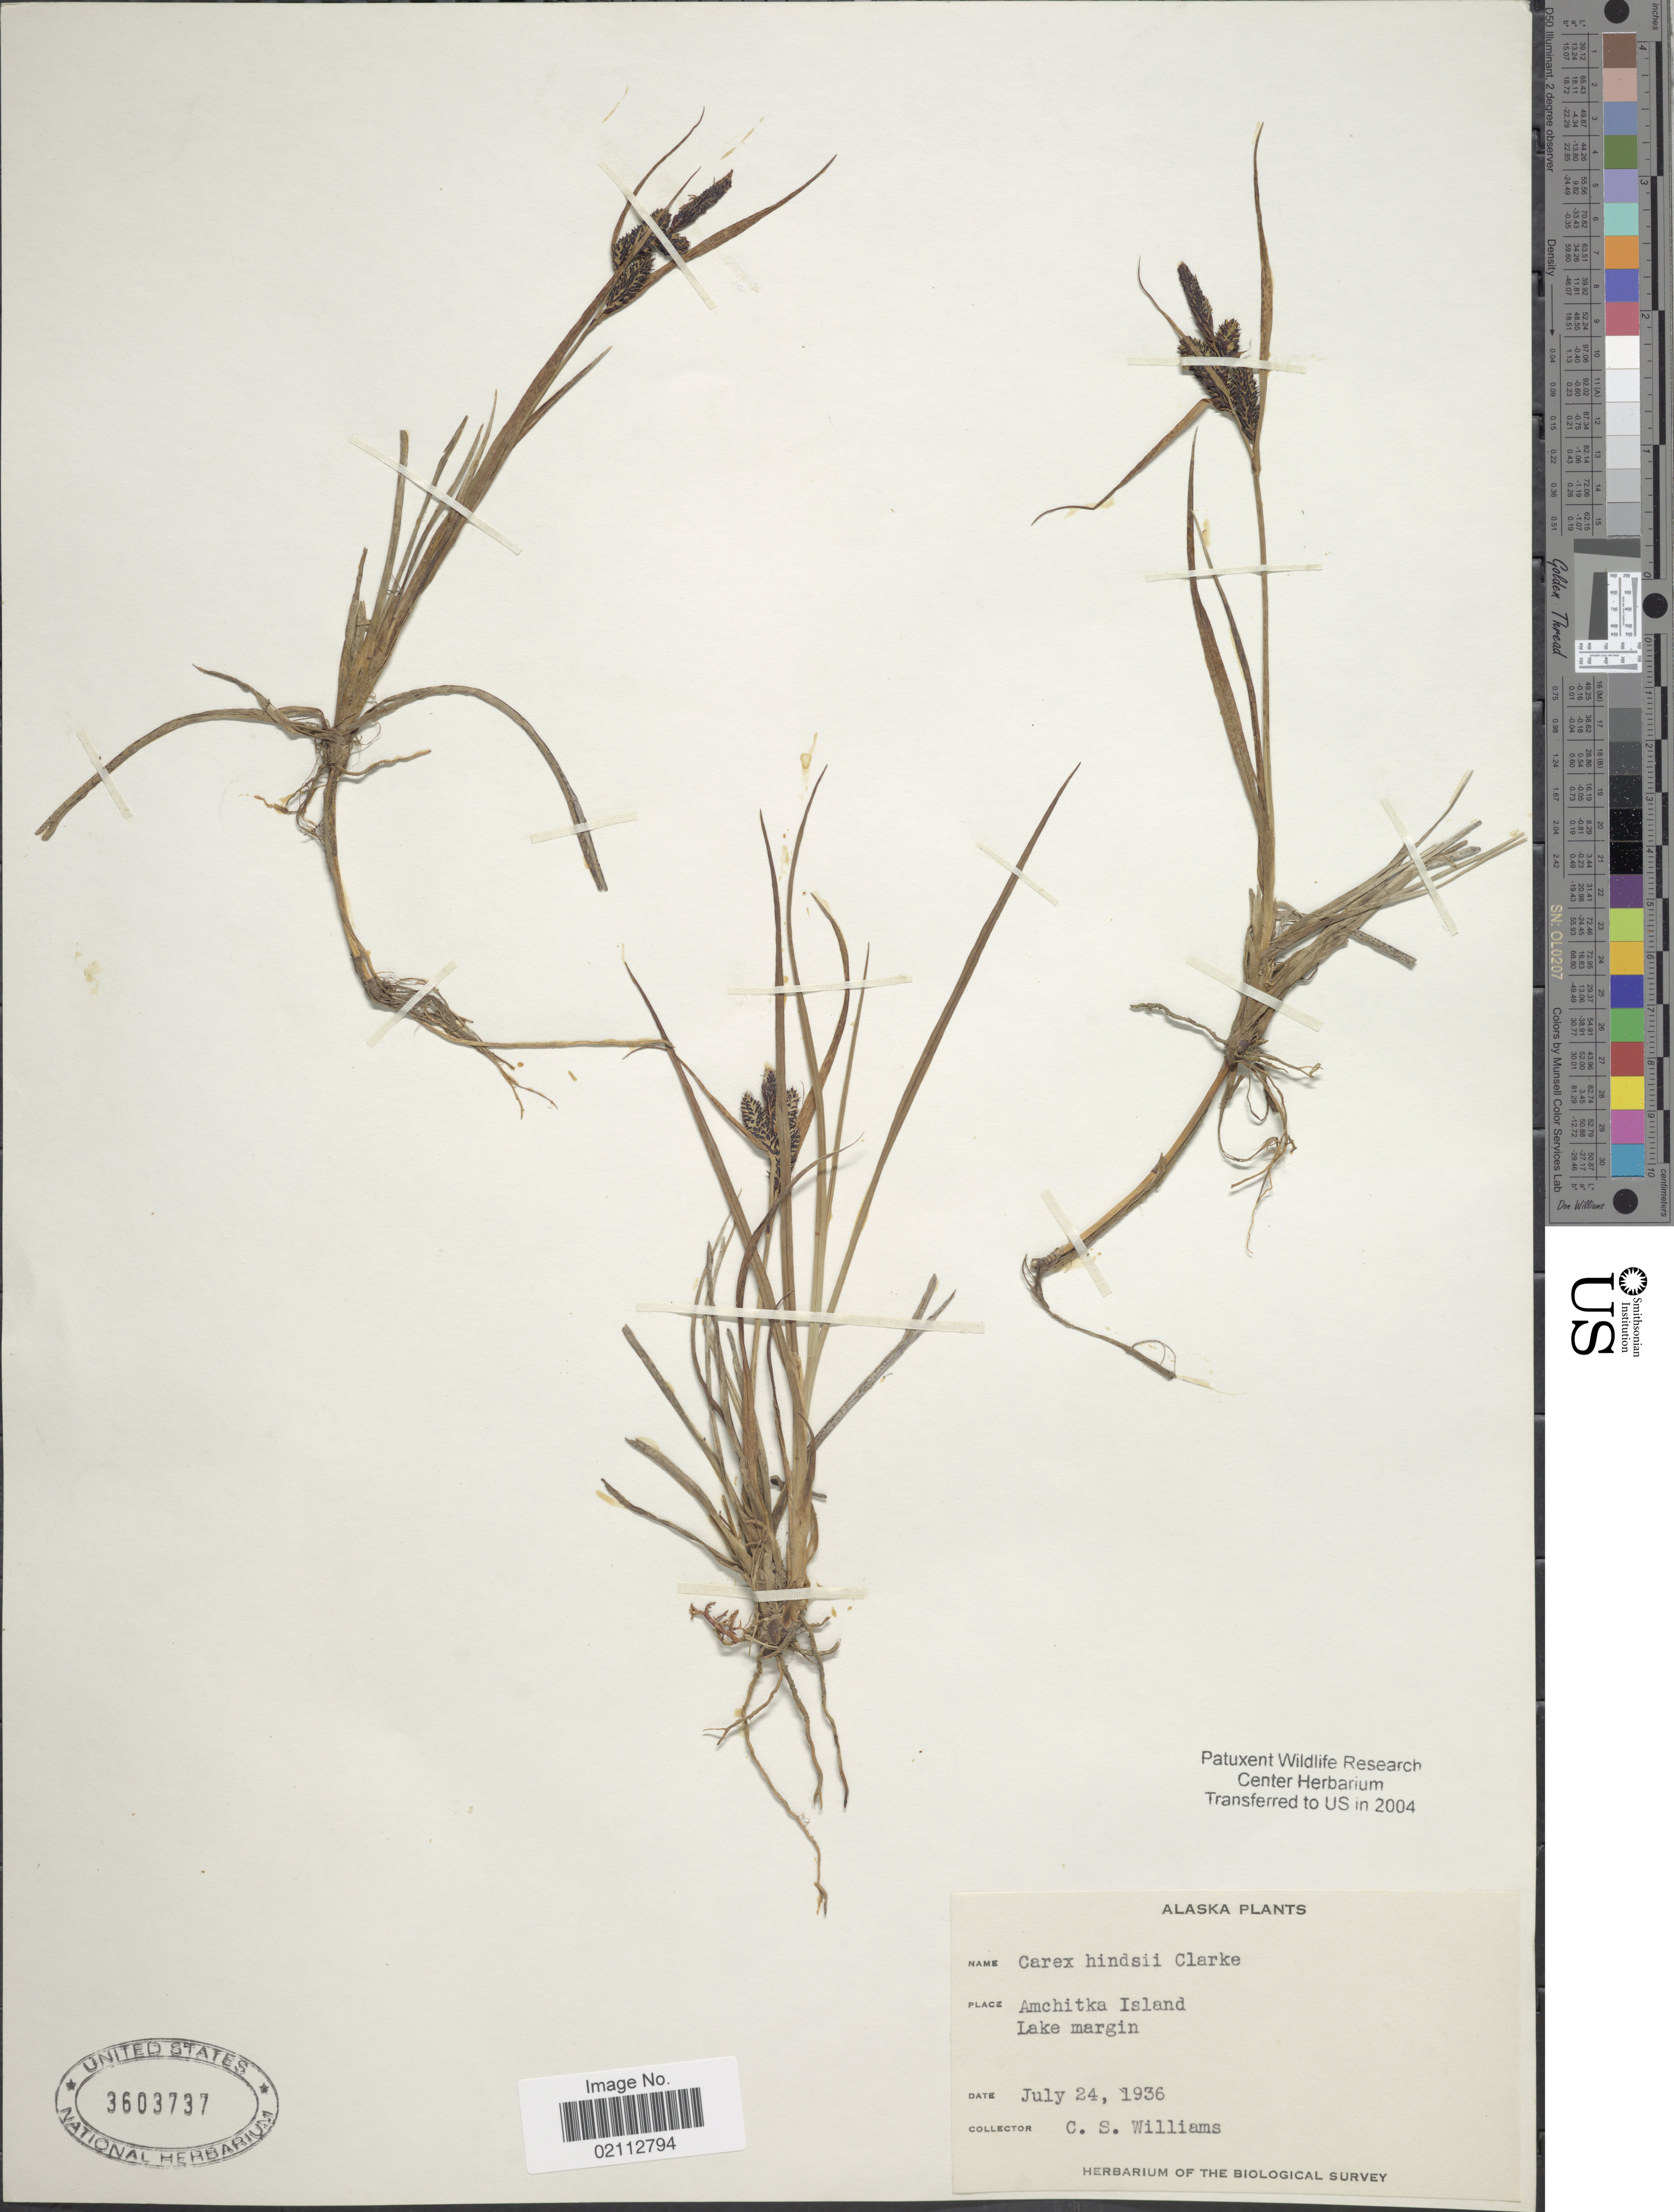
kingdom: Plantae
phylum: Tracheophyta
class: Liliopsida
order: Poales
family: Cyperaceae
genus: Carex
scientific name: Carex kelloggii var. limnophila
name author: (Holm) B.L. Wilson & R.E. Brainerd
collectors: C. Williams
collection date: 1936-07-24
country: United States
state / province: Alaska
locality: Amchitka Island. Lake margin.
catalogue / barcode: US 3603737